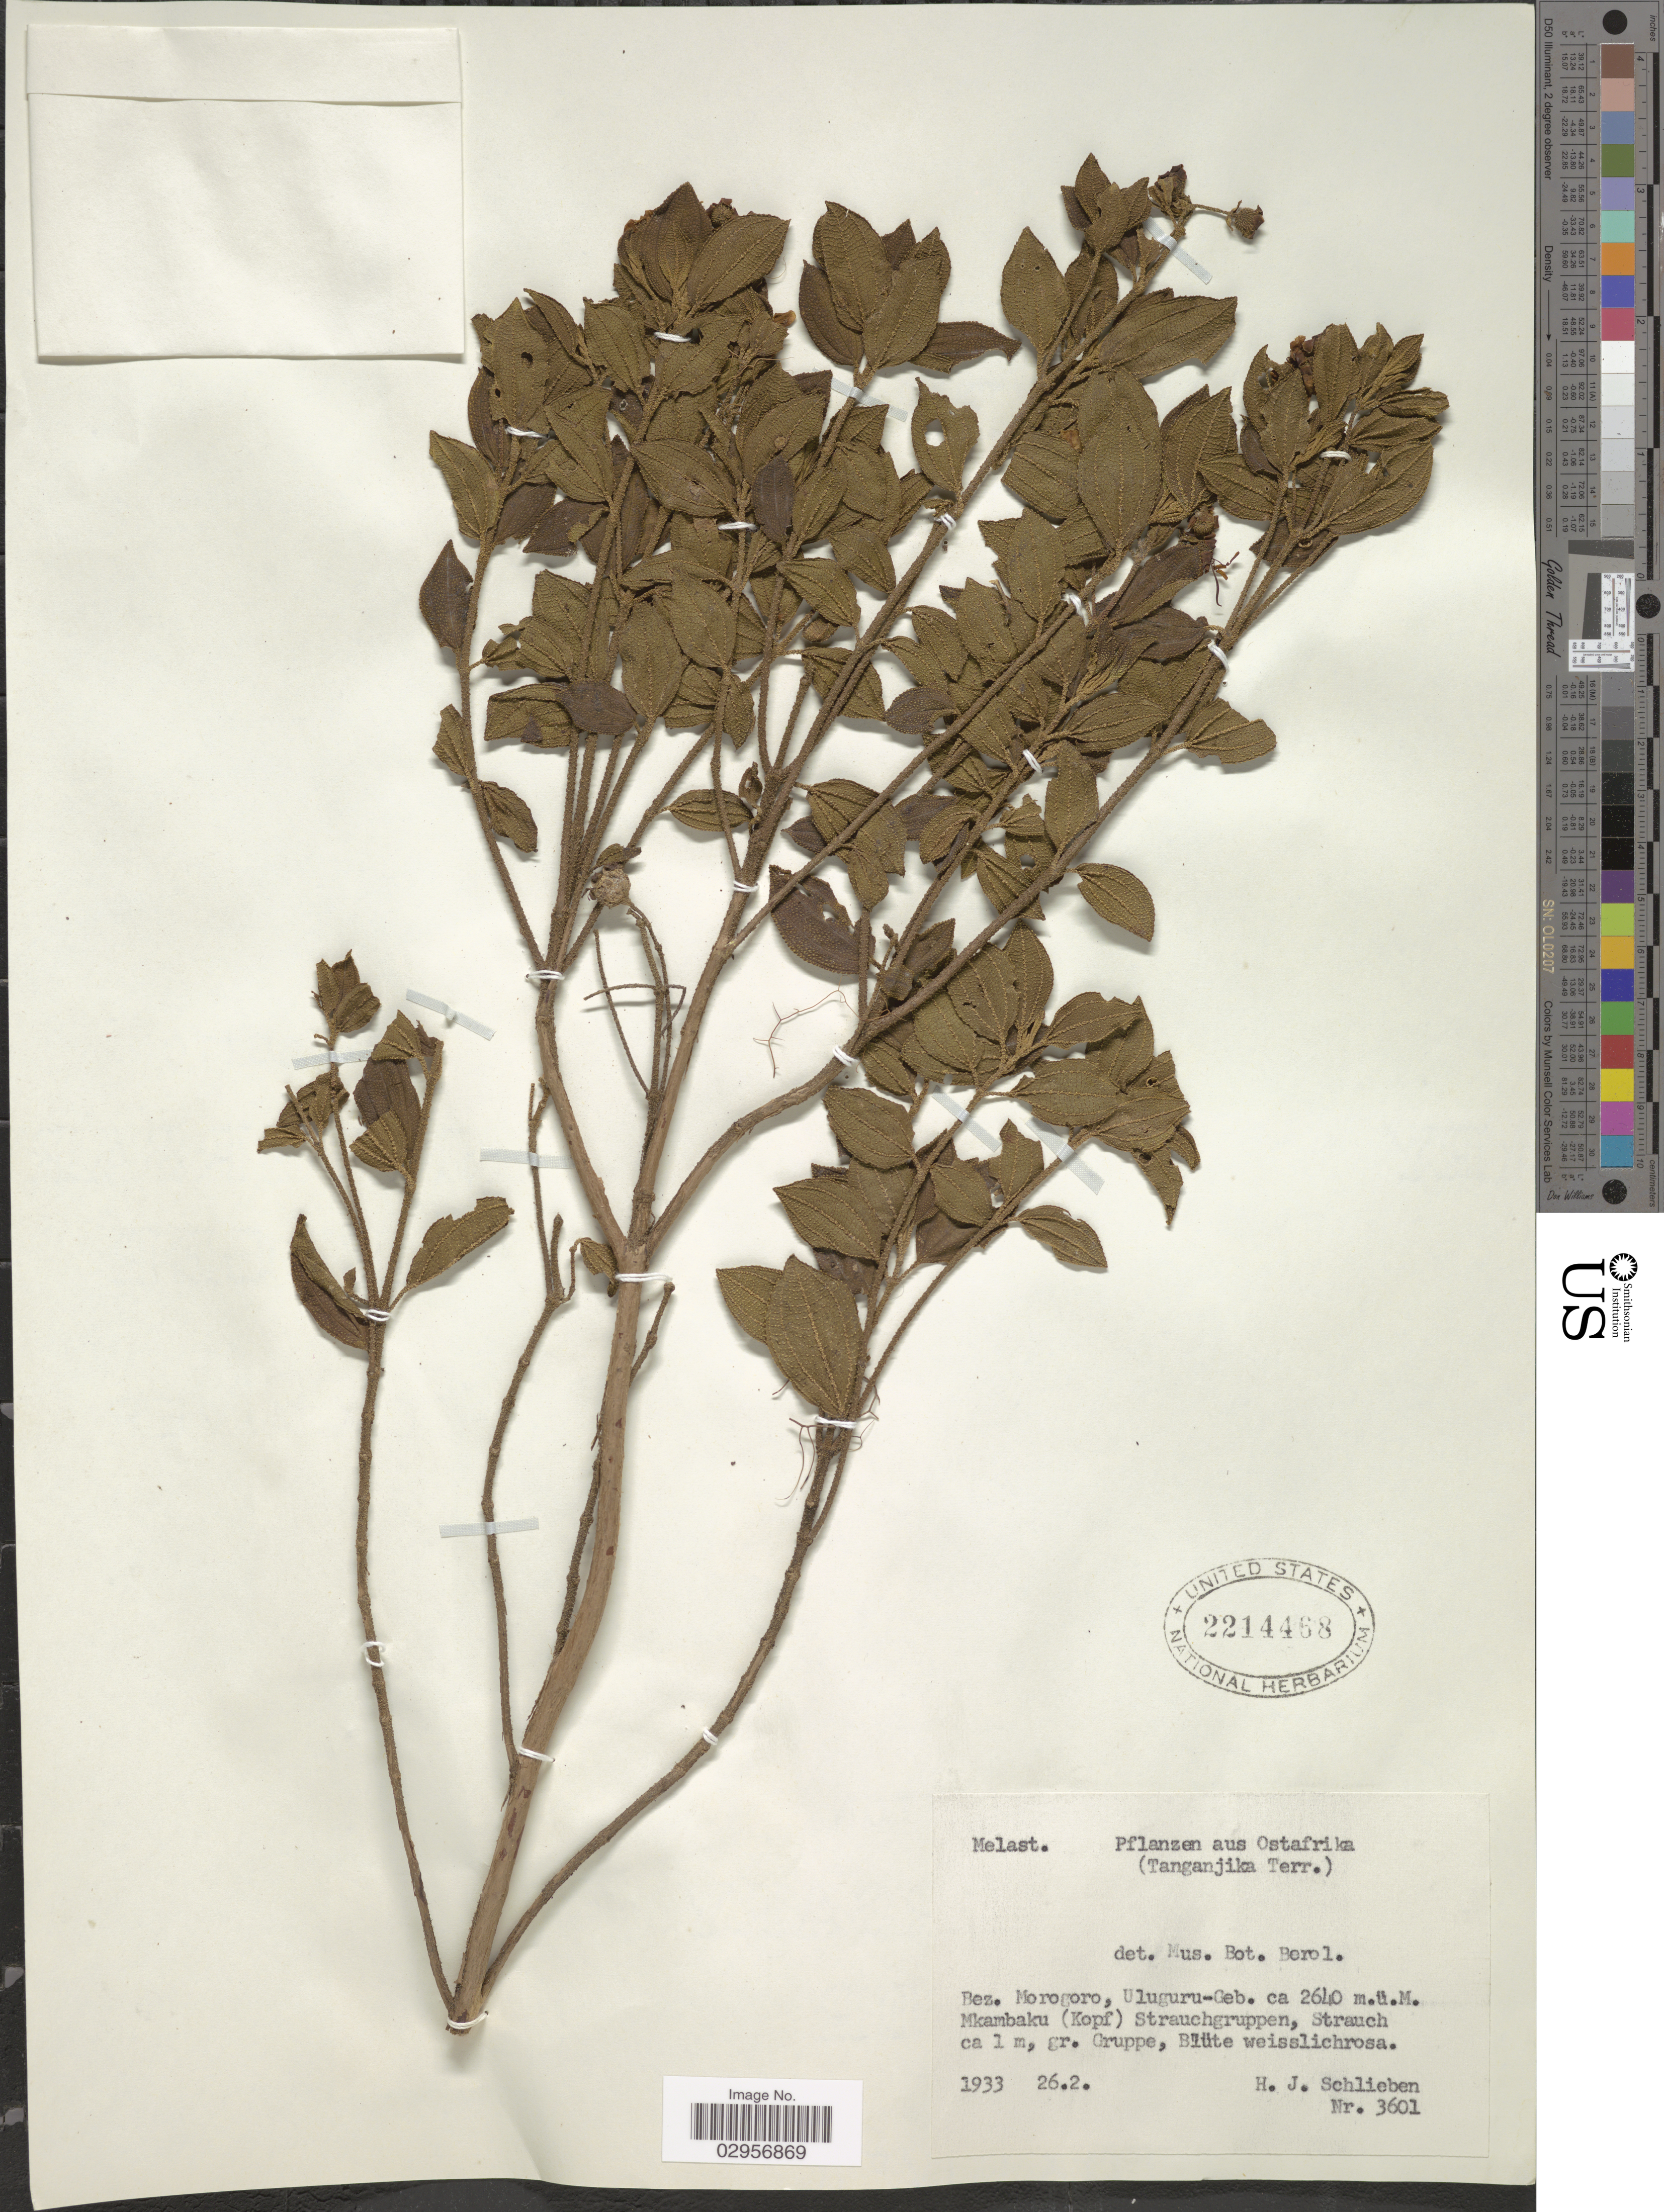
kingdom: Plantae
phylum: Tracheophyta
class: Magnoliopsida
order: Myrtales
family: Melastomataceae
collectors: H. J. Schlieben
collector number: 3601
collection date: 1933-02-26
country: Tanzania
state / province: Morogoro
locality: Ostafrika (Tanganjika Terr.) Bez. Morogoro, Uluguru-Geb. Mkambaku (Kopf) Strauchgruppen.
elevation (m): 2640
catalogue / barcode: US 2214468